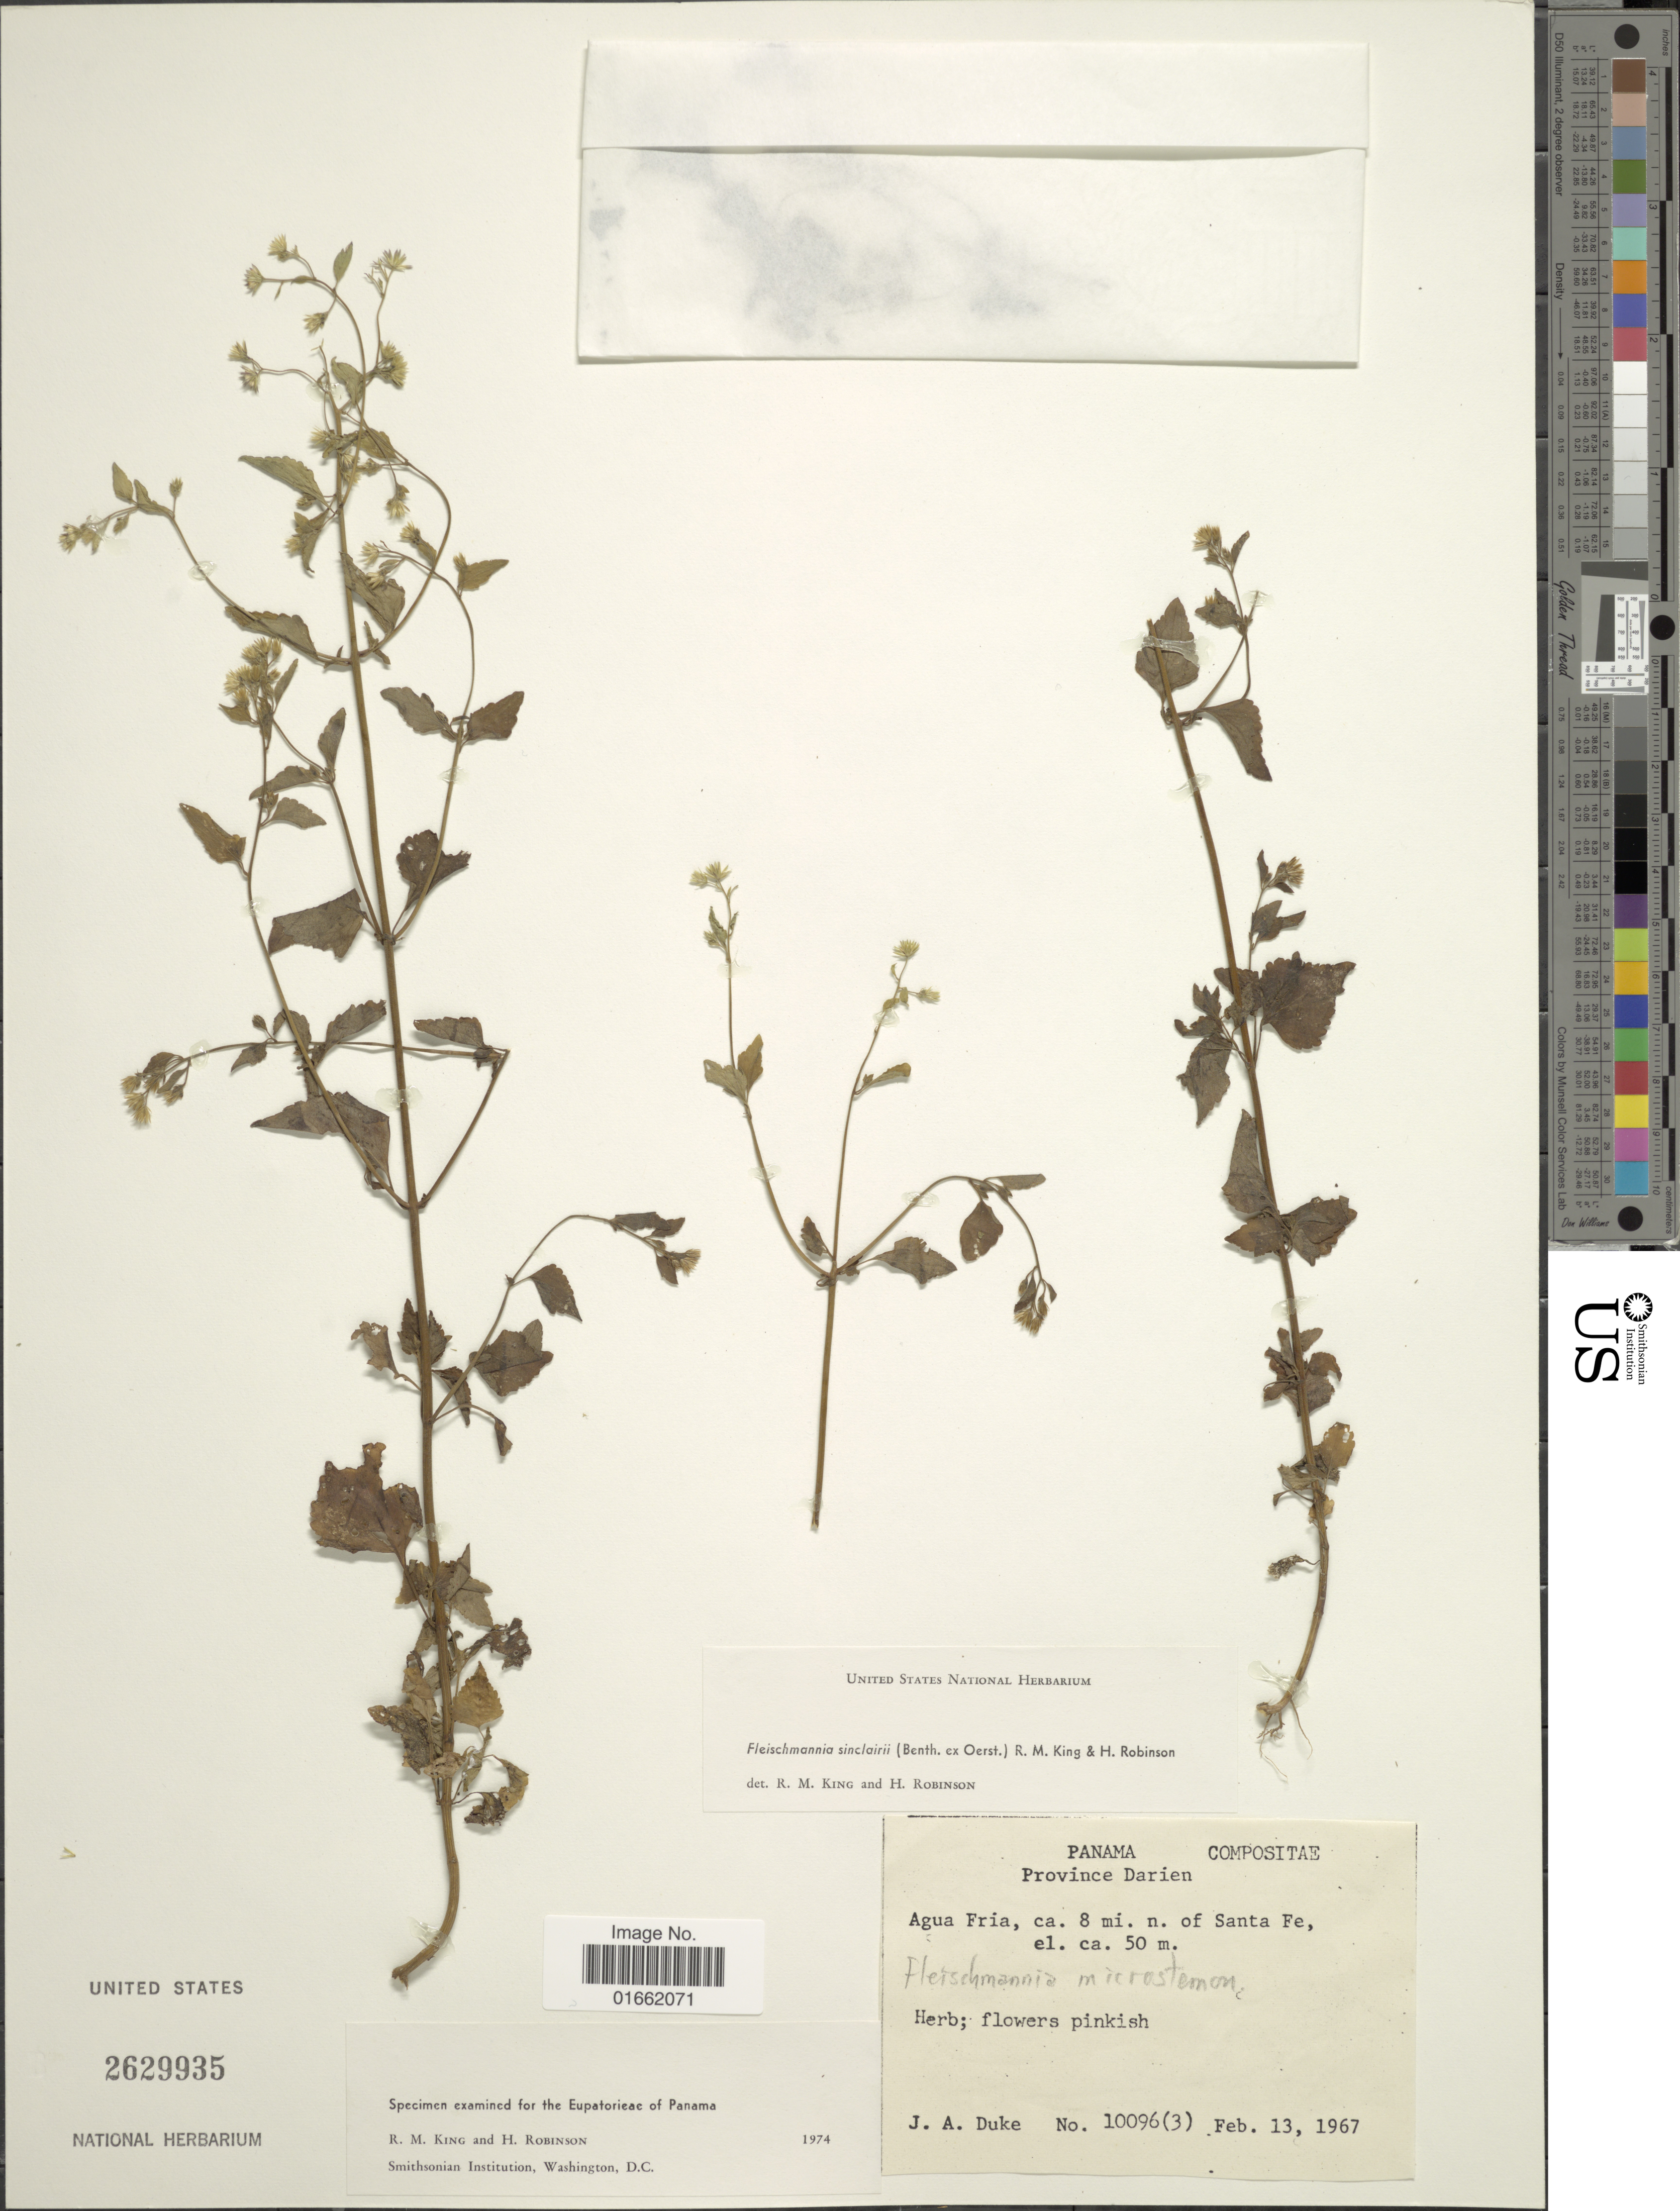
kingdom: Plantae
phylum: Tracheophyta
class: Magnoliopsida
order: Asterales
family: Asteraceae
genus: Fleischmannia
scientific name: Fleischmannia sinclairii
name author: (Benth. ex Oerst.) R.M. King & H. Rob.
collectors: J. A. Duke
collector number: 10096(3)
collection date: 1967-02-13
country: Panama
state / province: Darién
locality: Province Darien. Agua Fria, ca. 8 mi. n. of Santa Fe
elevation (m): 50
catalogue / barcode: US 2629935